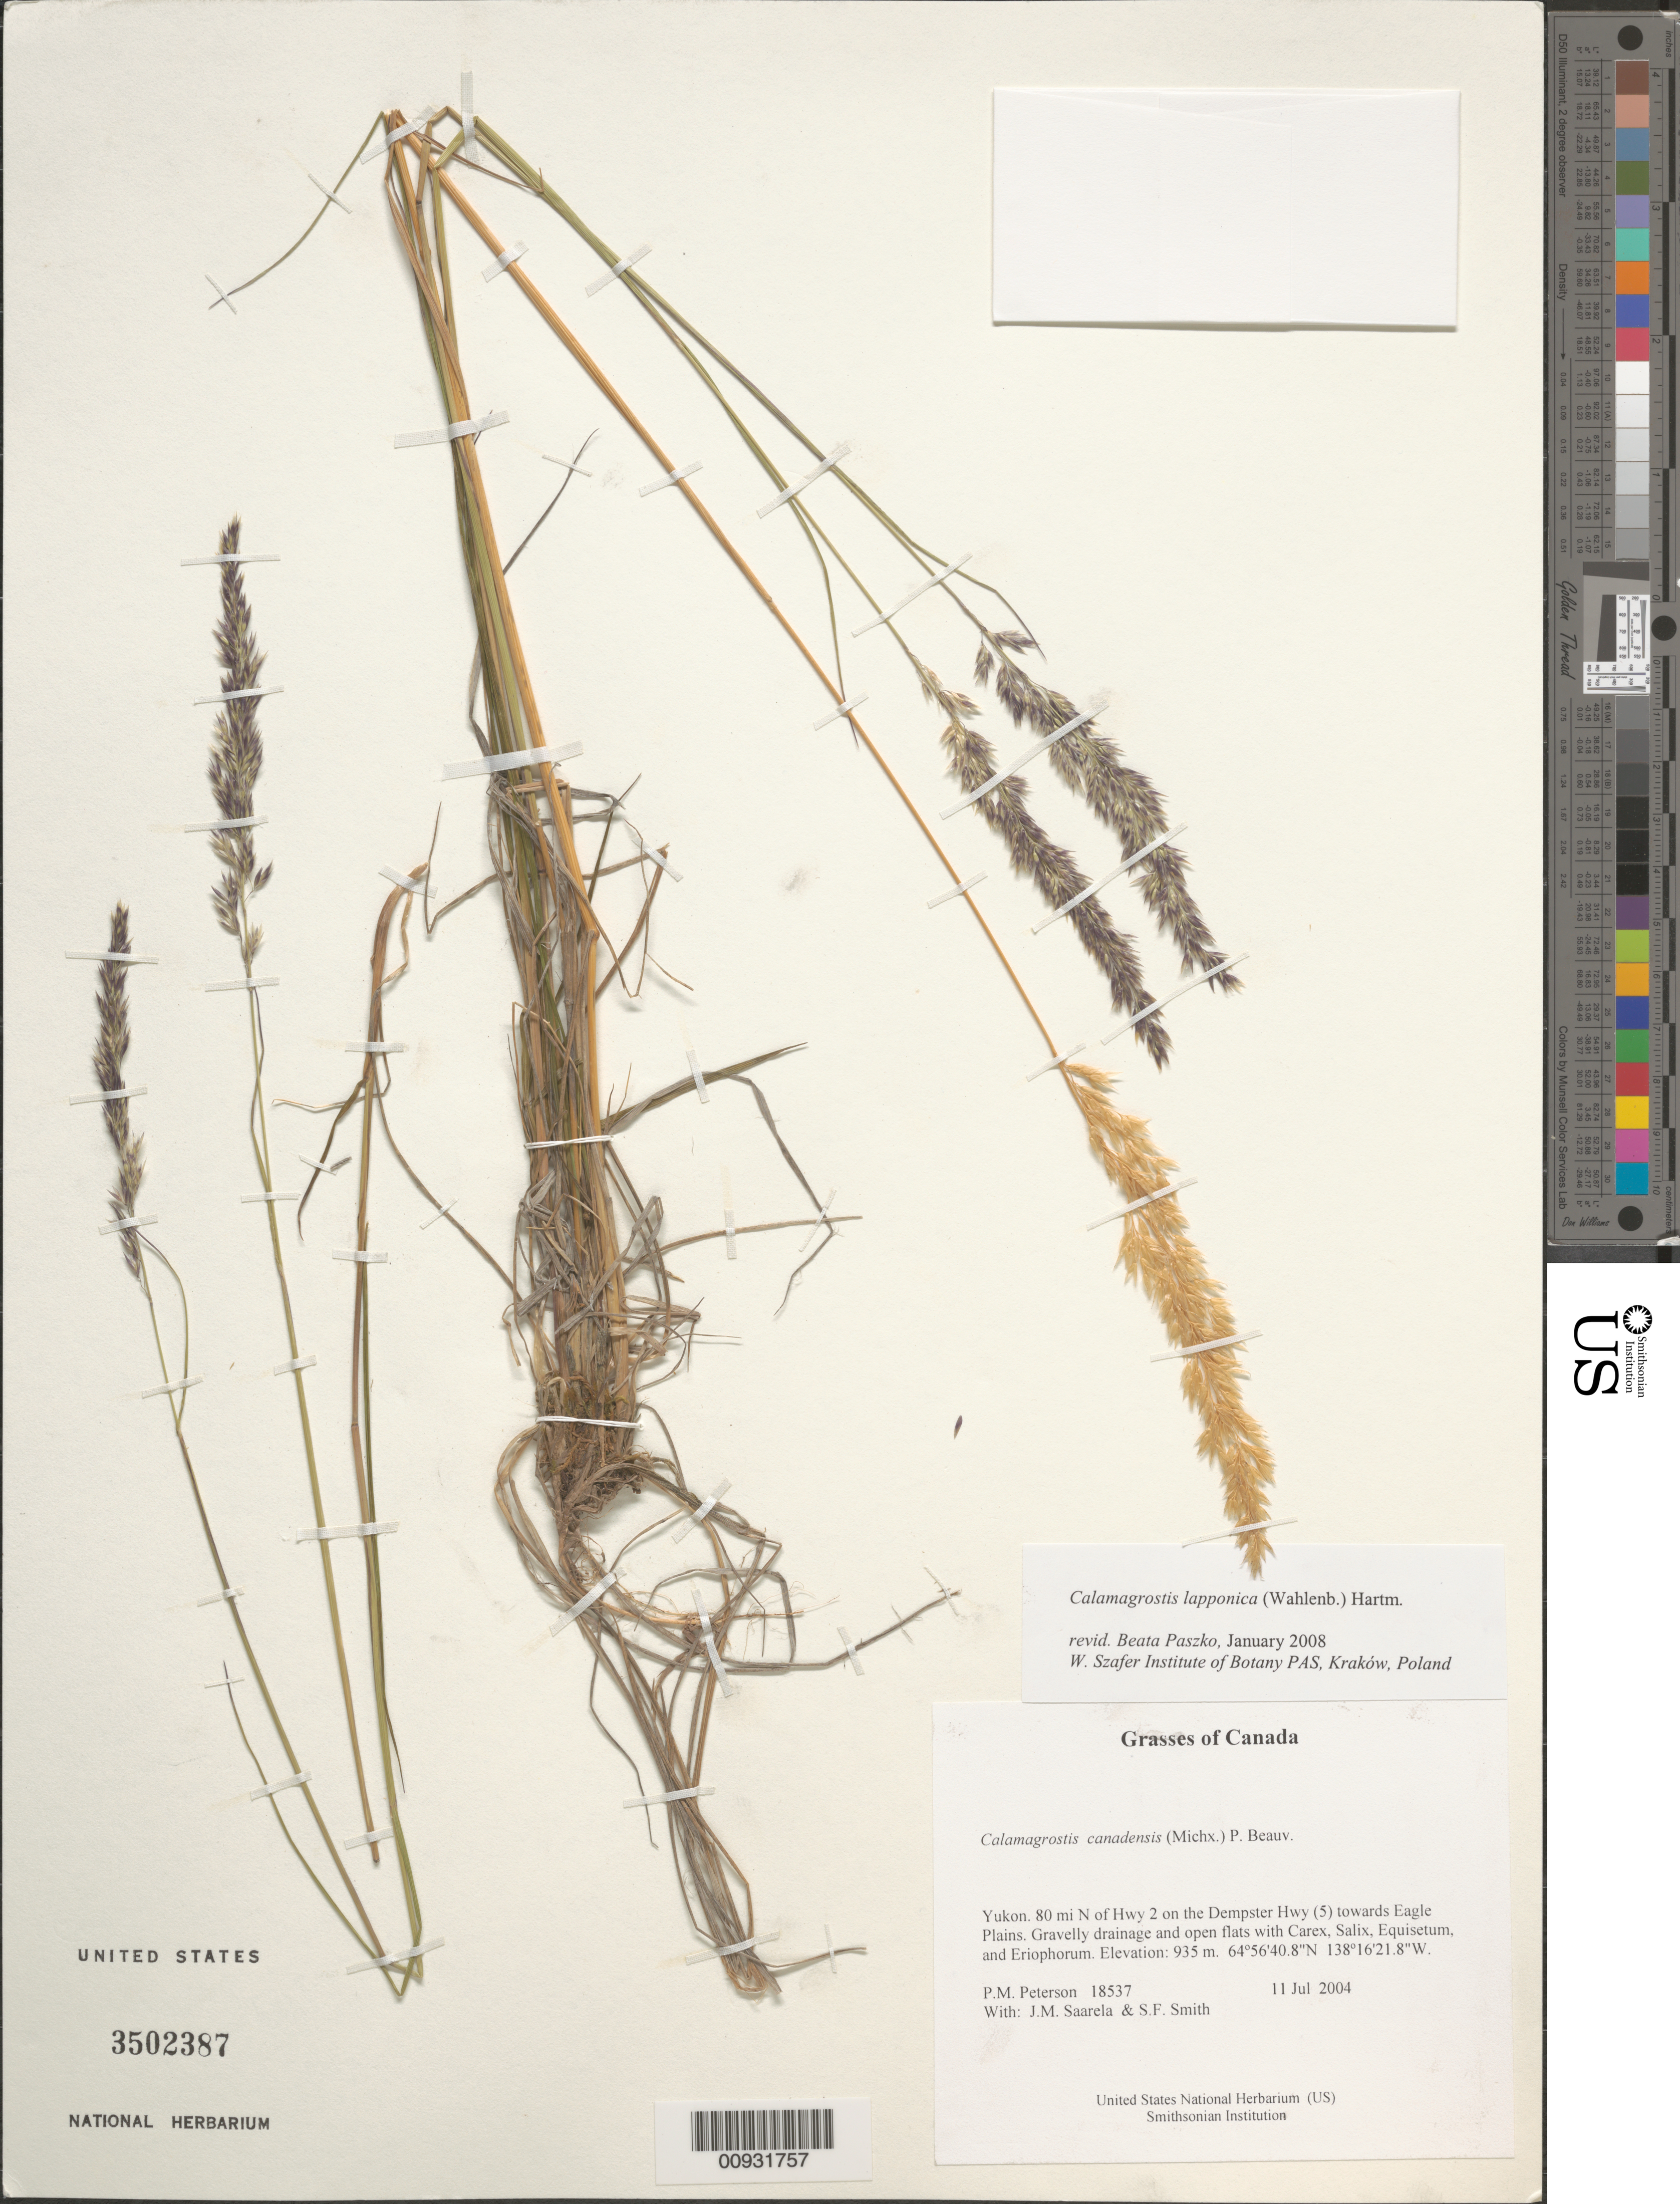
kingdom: Plantae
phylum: Tracheophyta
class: Liliopsida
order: Poales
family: Poaceae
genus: Calamagrostis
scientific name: Calamagrostis canadensis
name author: (Michx.) P. Beauv.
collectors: P. M. Peterson, J. Saarela & S.F. Smith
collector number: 18537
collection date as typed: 11 Jul 2004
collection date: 2004-07-11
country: Canada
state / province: Yukon Territory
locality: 80 mi N of Hwy 2 on the Dempster Hwy (5) towards Eagle Plains. Gravelly drainage and open flats with Carex, Salix, Equisetum, and Eriophorum.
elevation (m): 935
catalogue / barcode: US 3502387